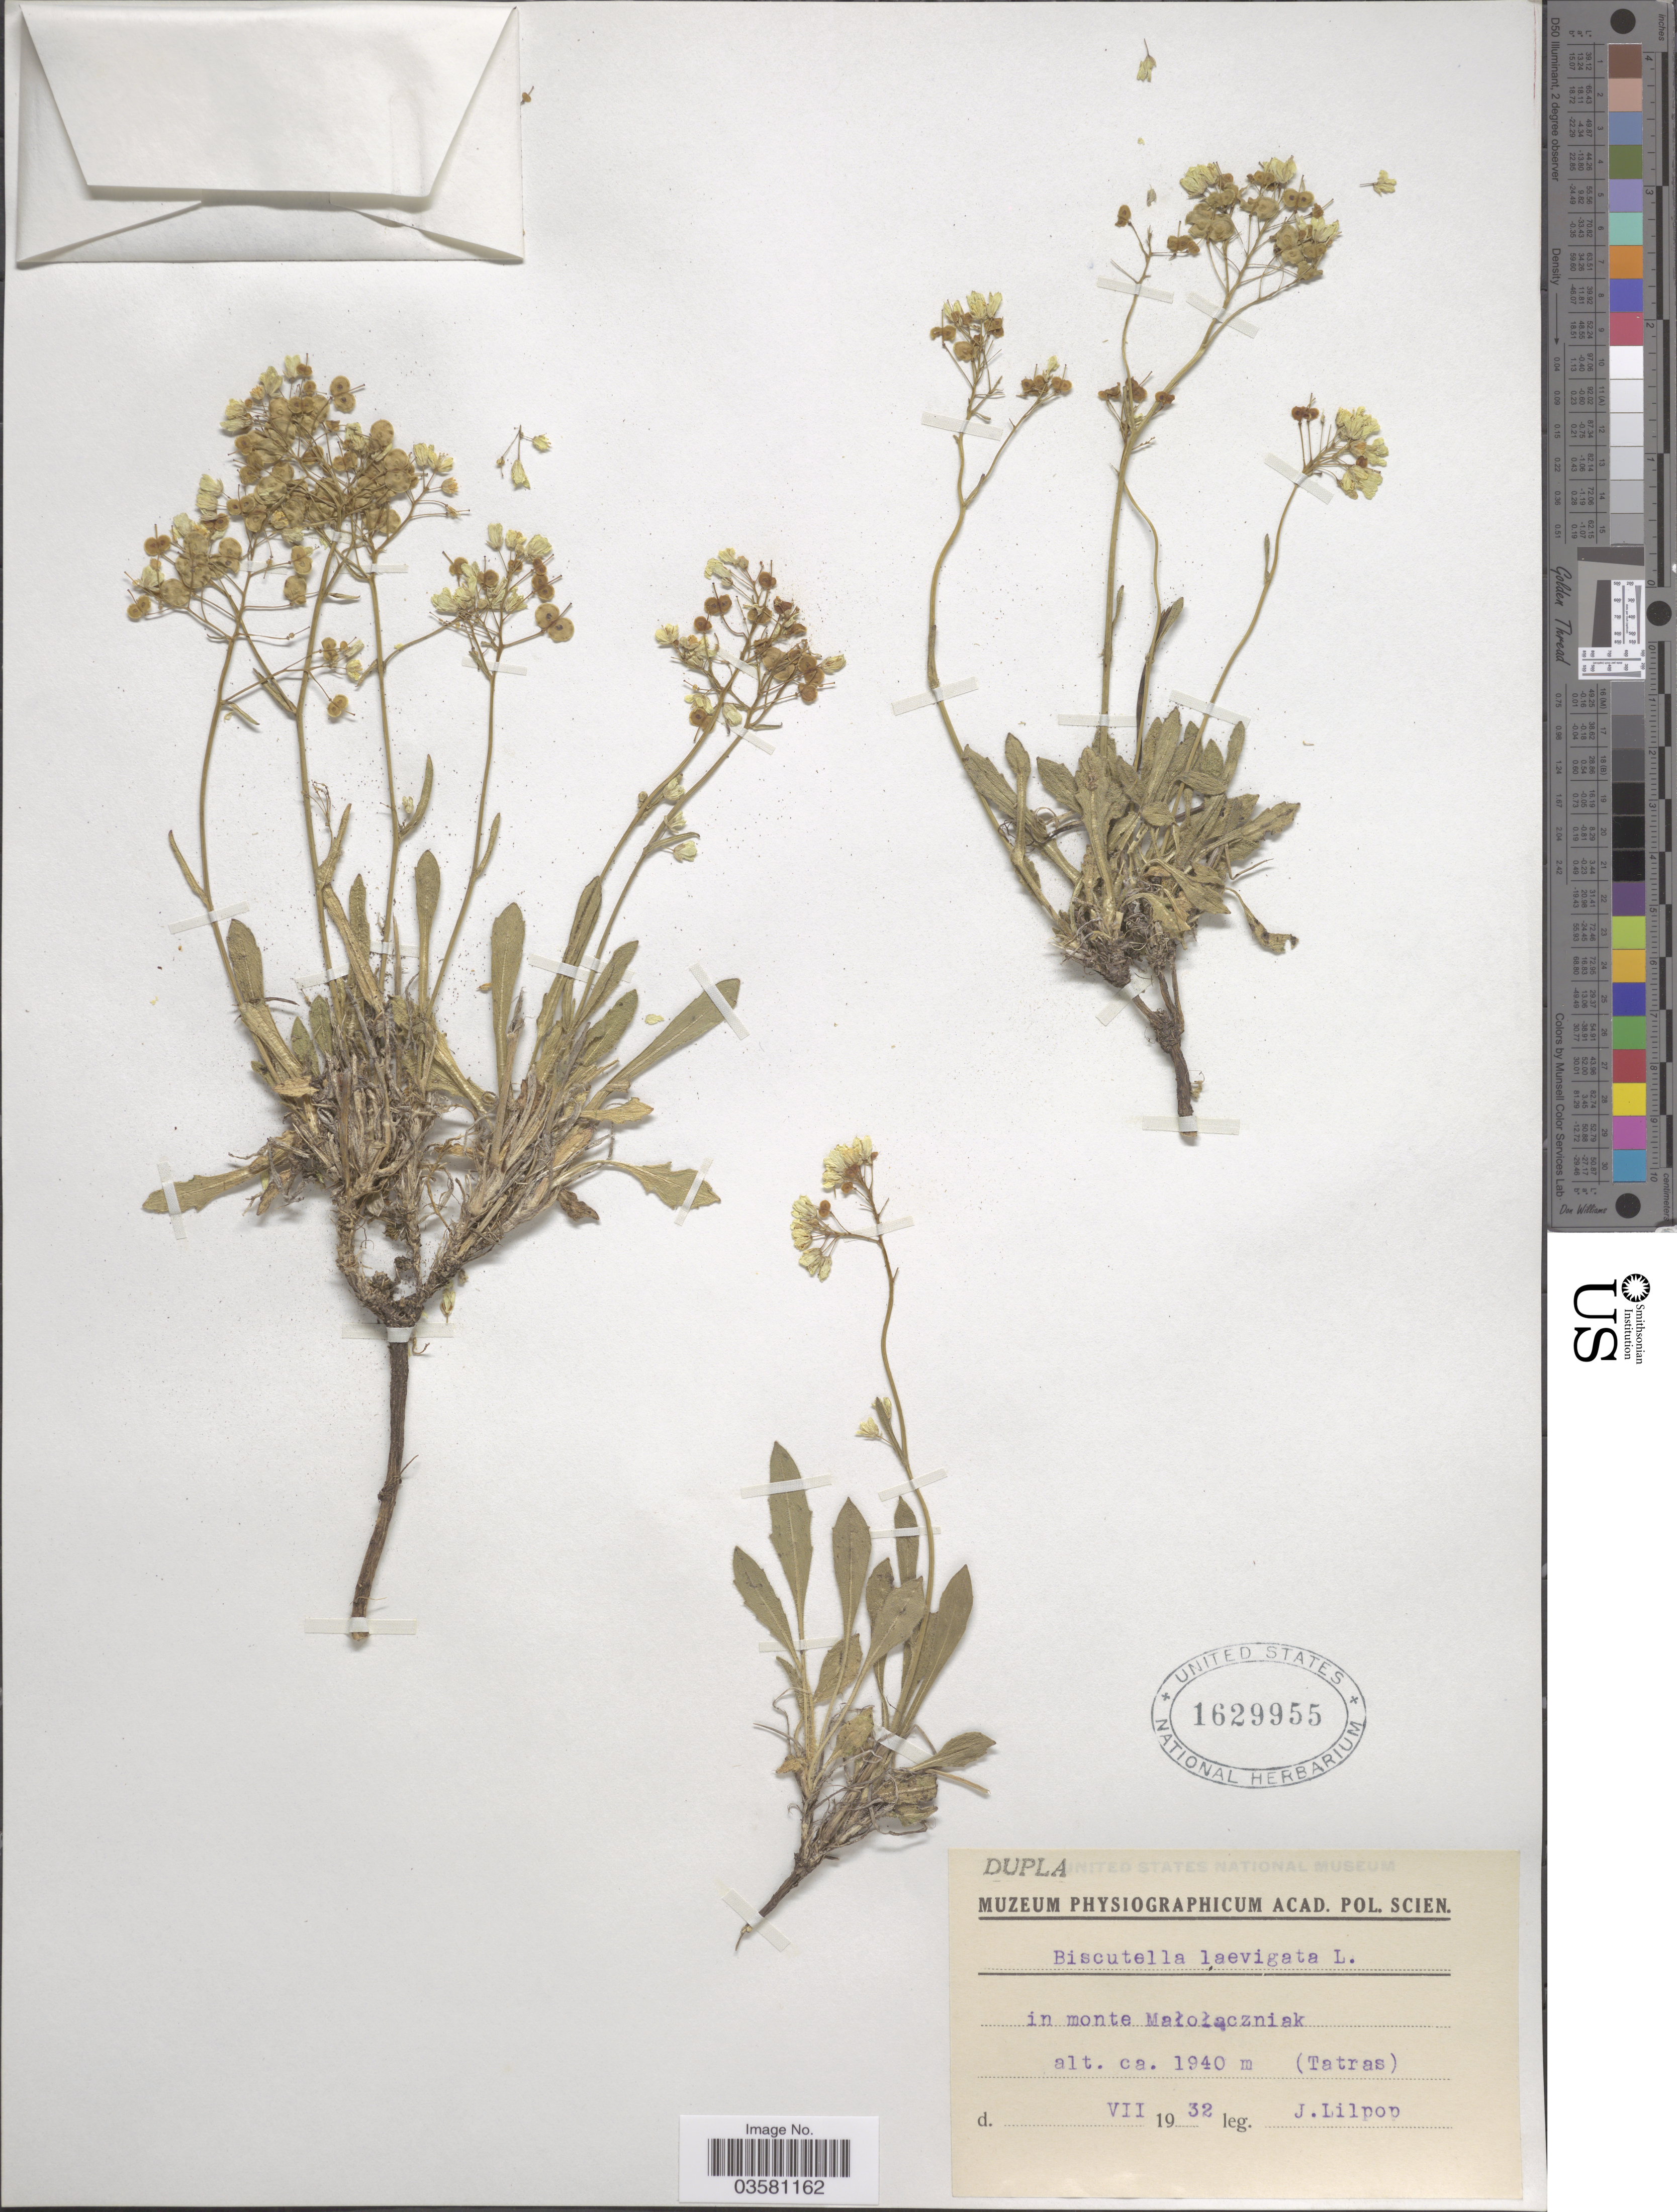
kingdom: Plantae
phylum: Tracheophyta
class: Magnoliopsida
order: Brassicales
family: Brassicaceae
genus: Biscutella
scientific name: Biscutella laevigata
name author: L.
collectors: J. Lilpop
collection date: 1932-07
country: Poland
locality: In monte Małołaczniak (Tatras).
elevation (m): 1940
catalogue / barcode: US 1629955